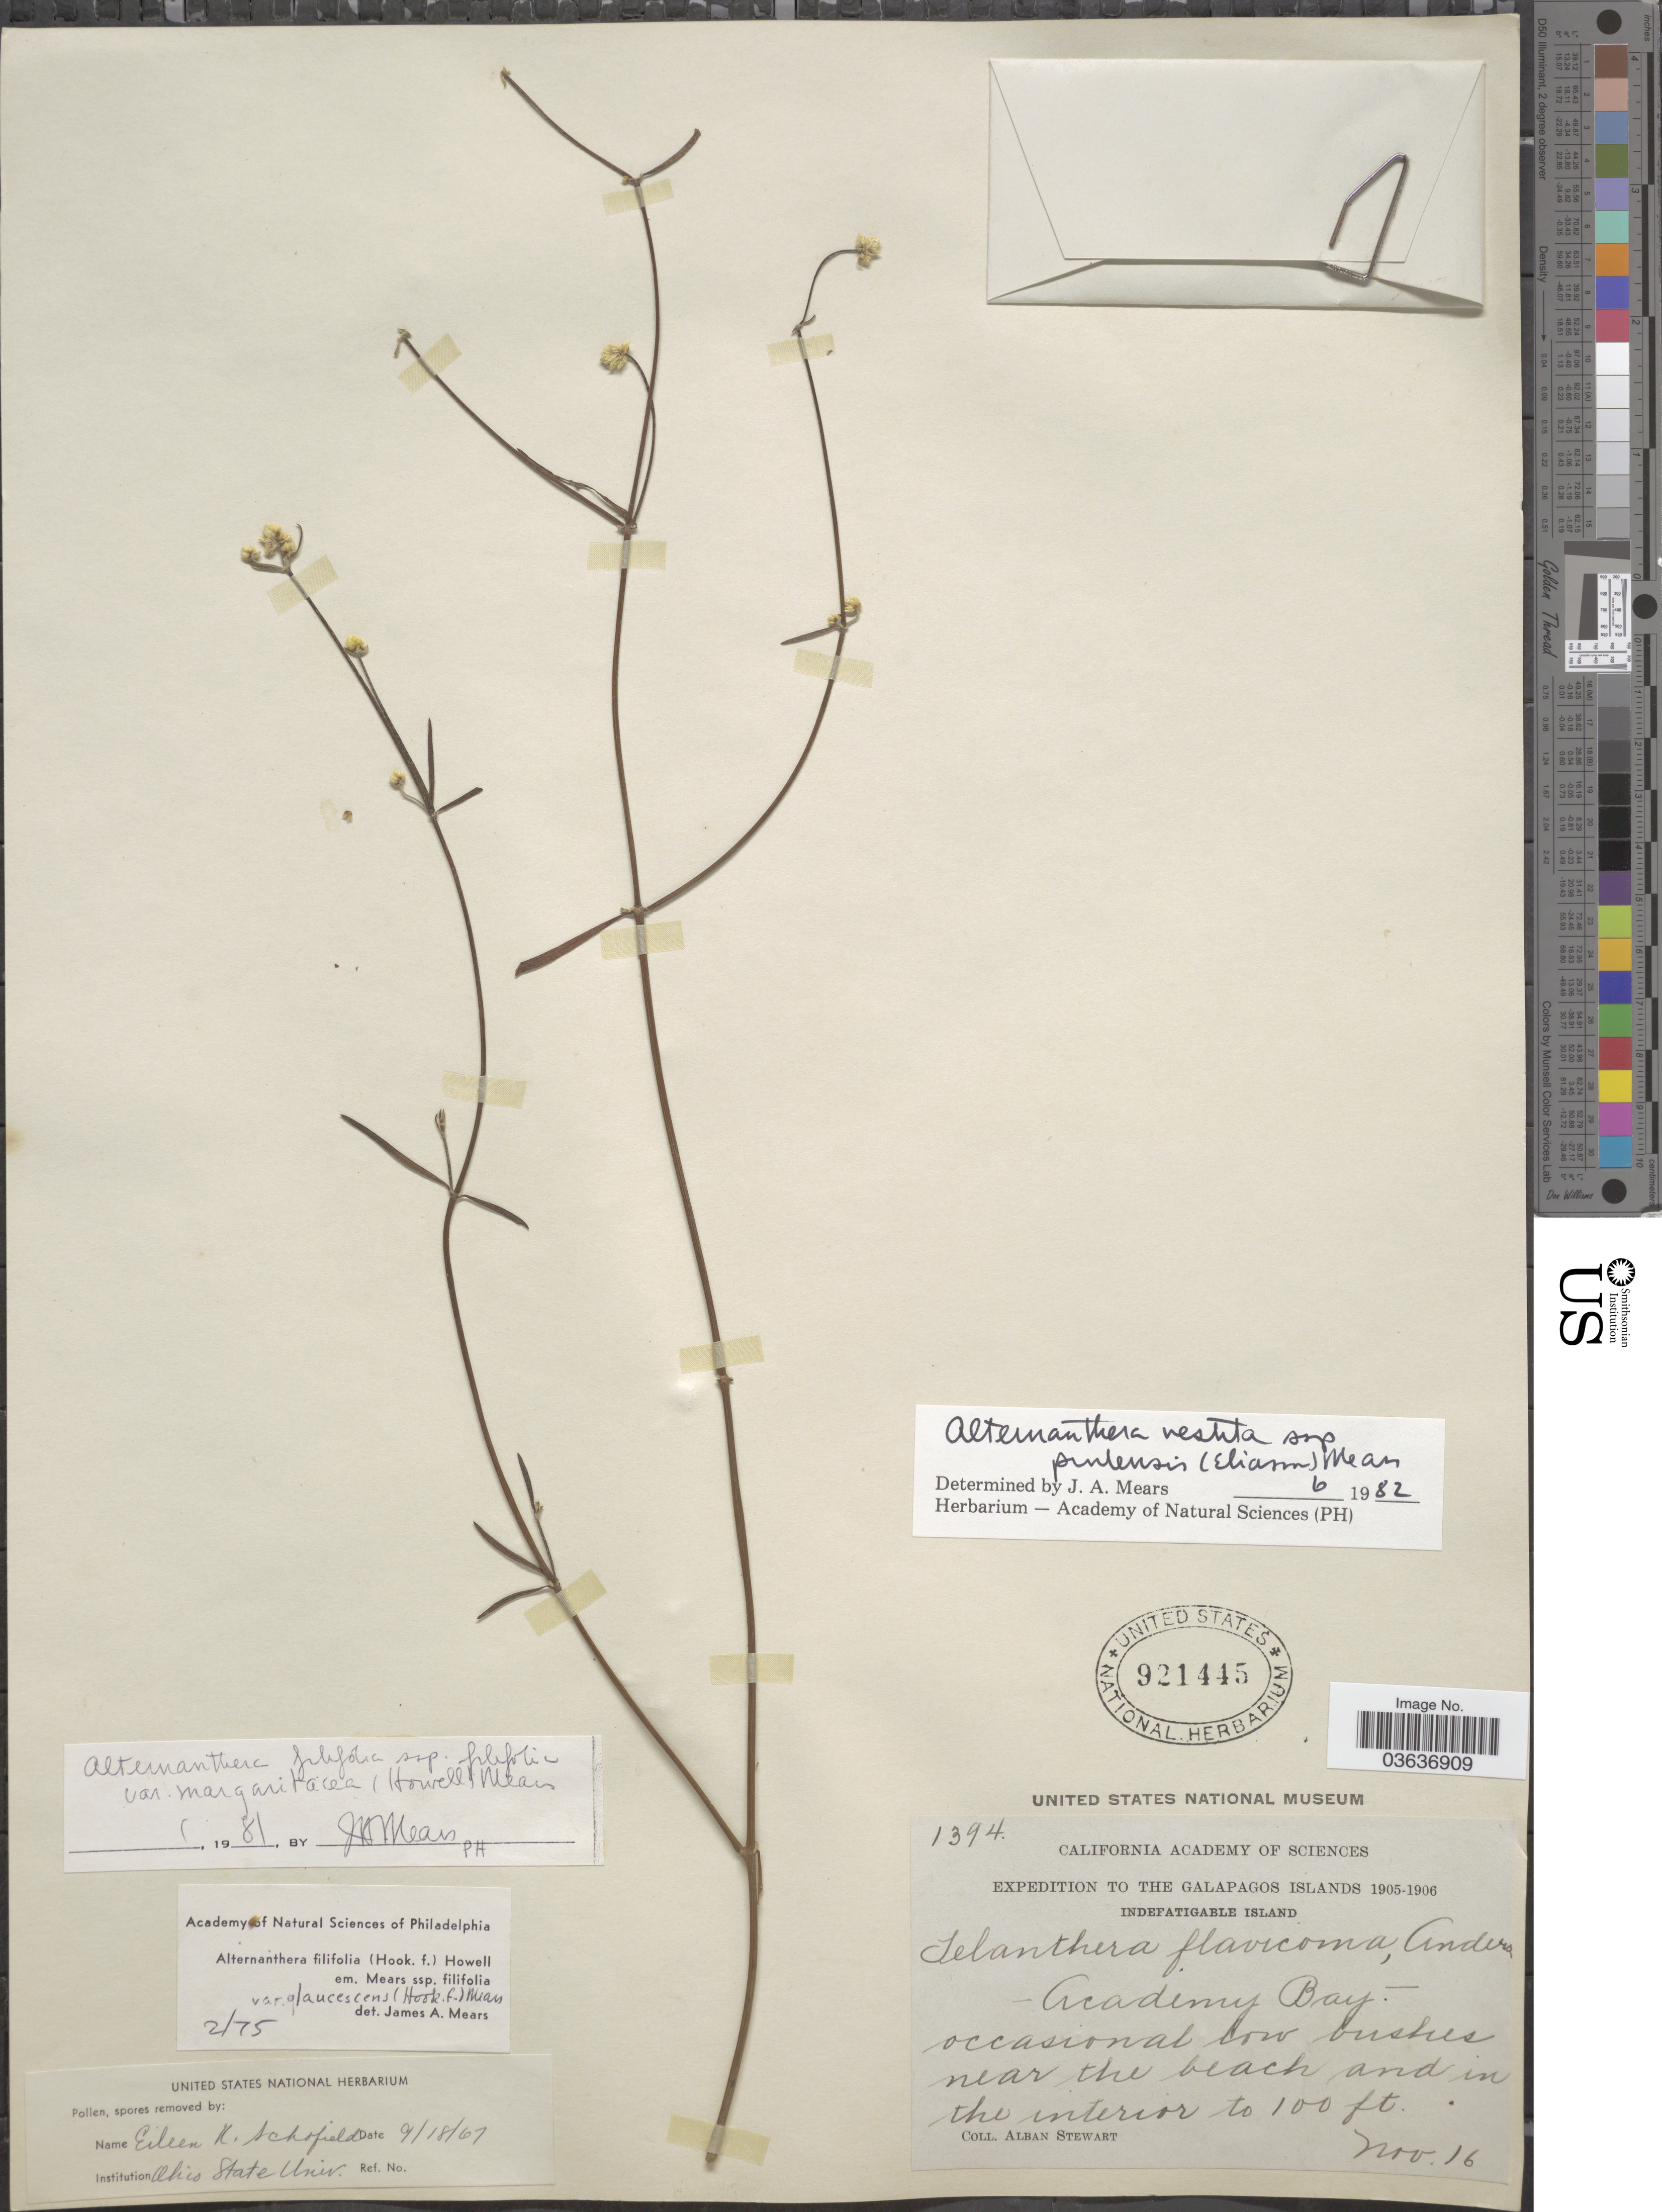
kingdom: Plantae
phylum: Tracheophyta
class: Magnoliopsida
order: Caryophyllales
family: Amaranthaceae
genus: Alternanthera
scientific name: Alternanthera vestita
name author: (Andersson) J.T. Howell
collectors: A. Stewart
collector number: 1394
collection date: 1905-11-16/1906-11-16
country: Ecuador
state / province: Colón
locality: The Galapagos Islands. Indefatigable Island. Academy Bay.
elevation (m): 30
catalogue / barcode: US 921445